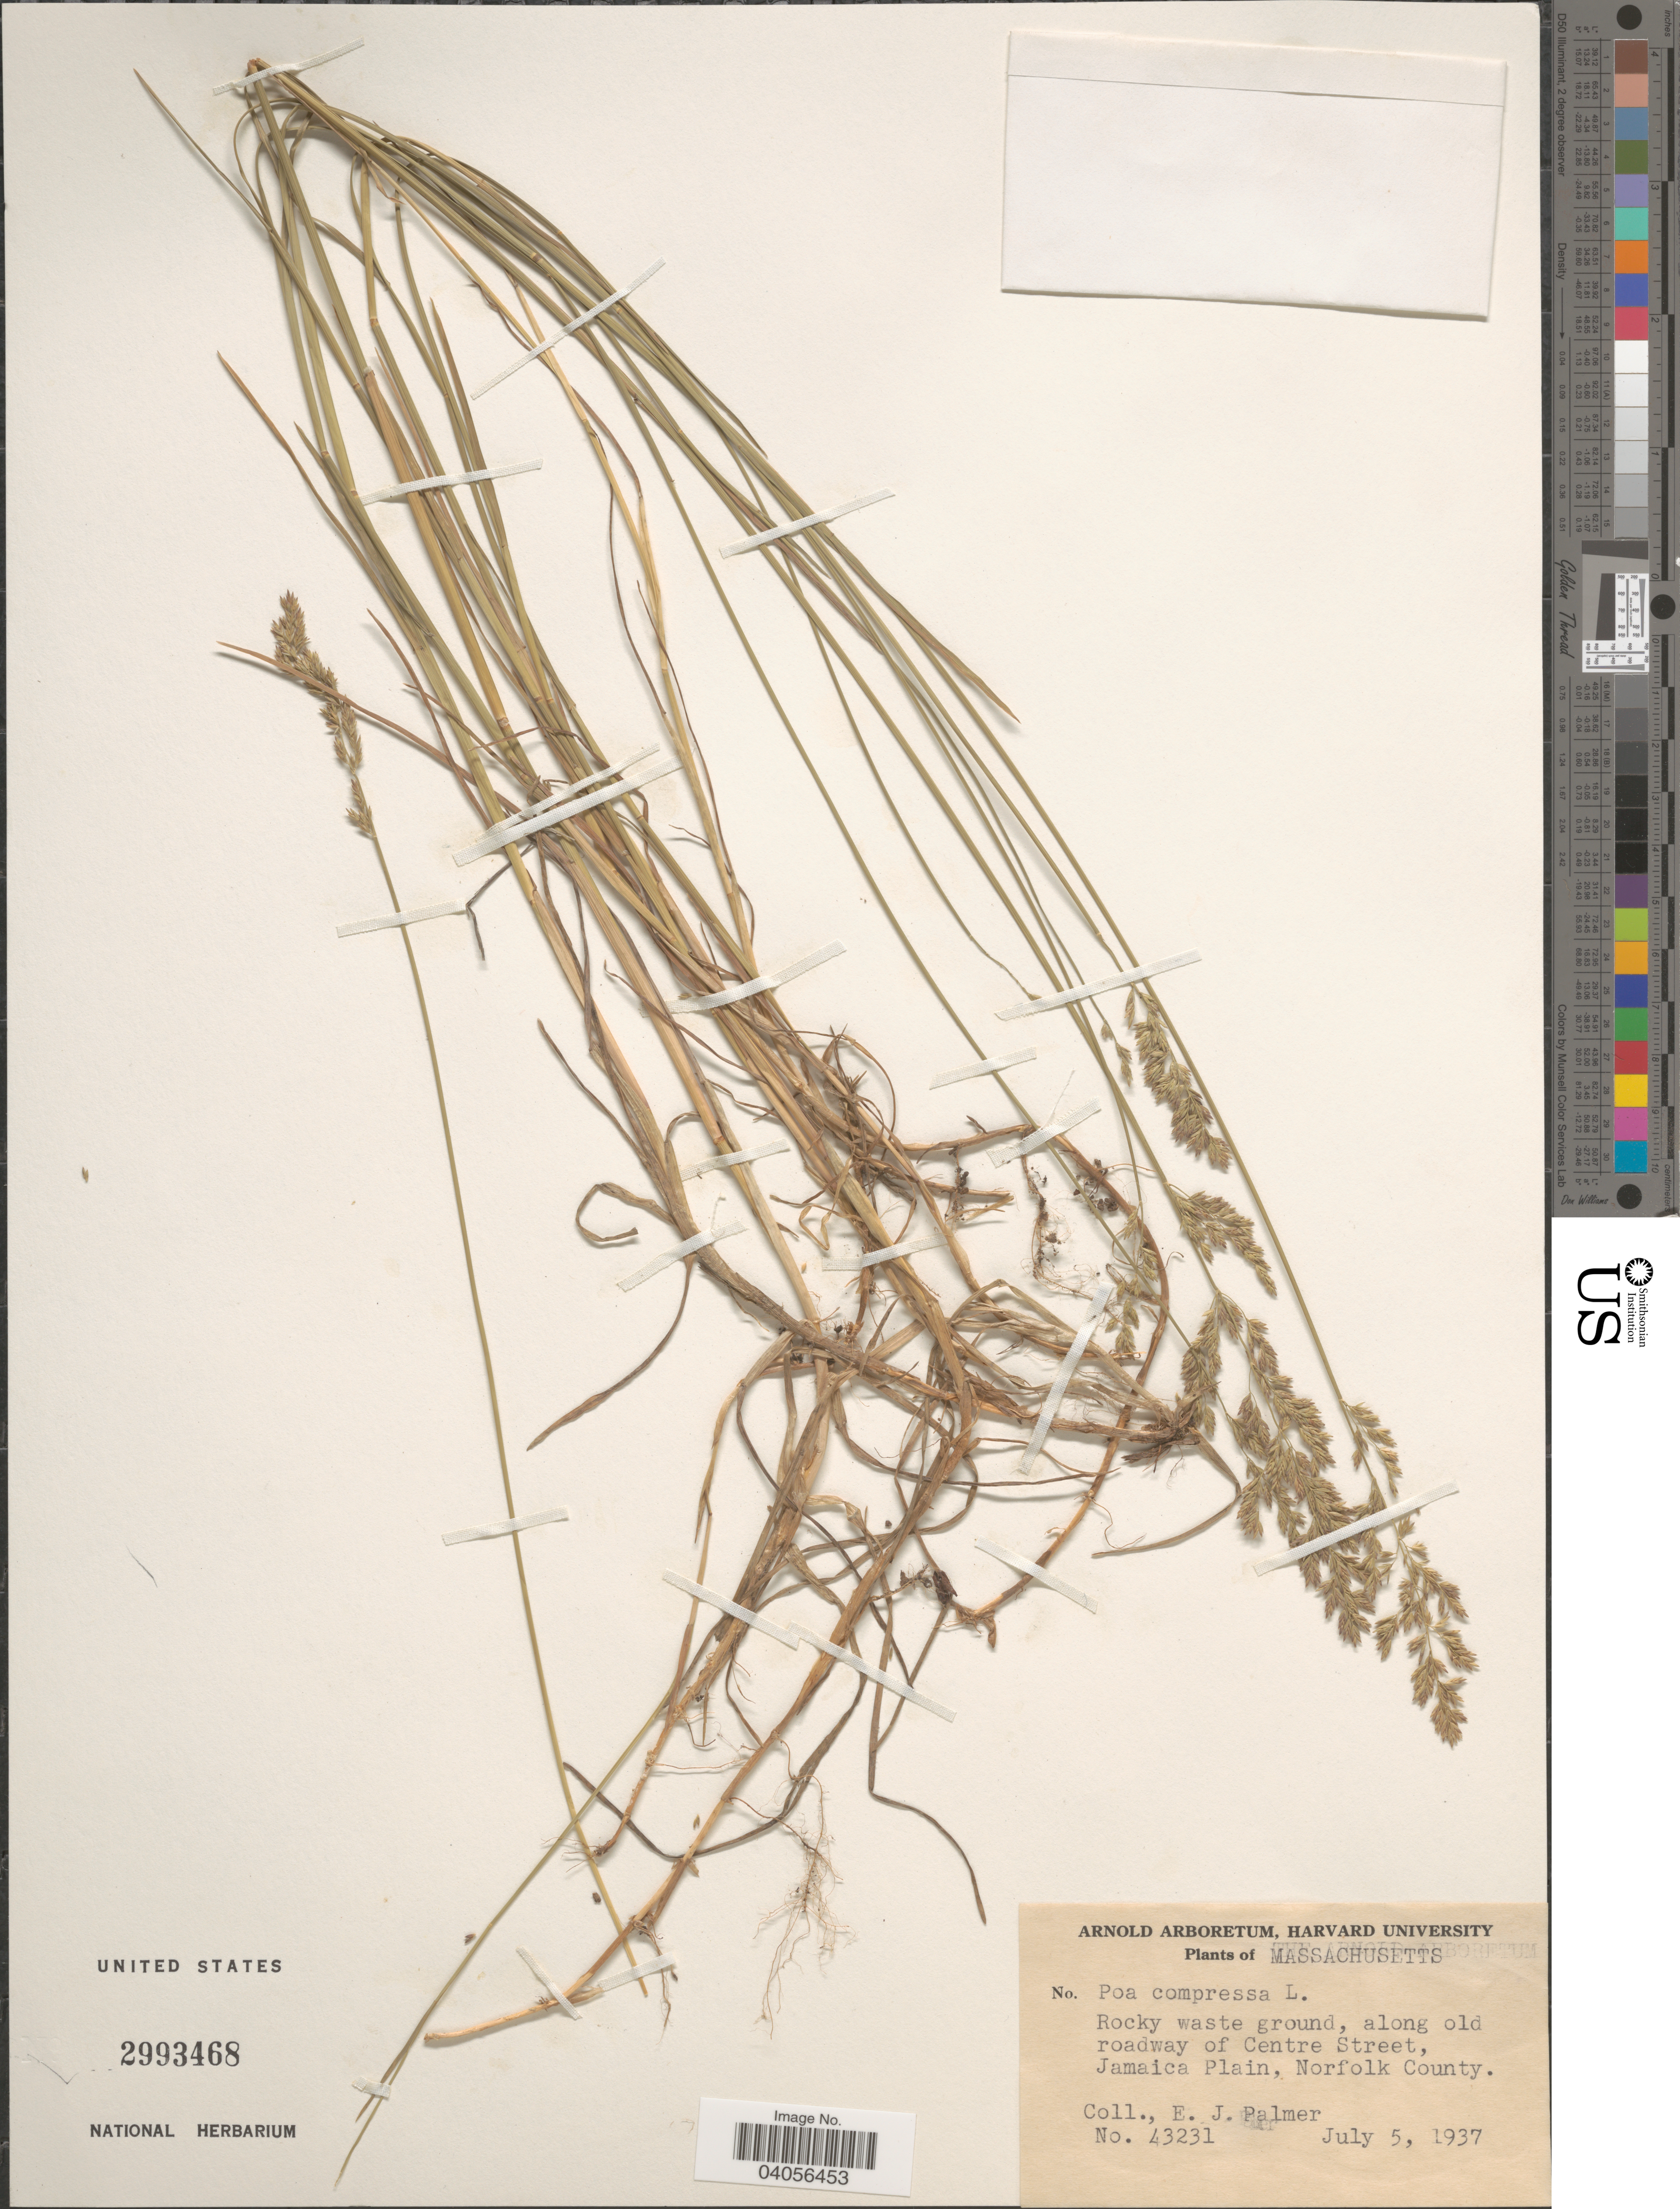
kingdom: Plantae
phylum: Tracheophyta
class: Liliopsida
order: Poales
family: Poaceae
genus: Poa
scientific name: Poa compressa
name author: L.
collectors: E. J. Palmer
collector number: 43231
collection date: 1937-07-05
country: United States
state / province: Massachusetts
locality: Along old roadway of Centre Street, Jamaica Plain, Norfolk County.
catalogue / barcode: US 2993468